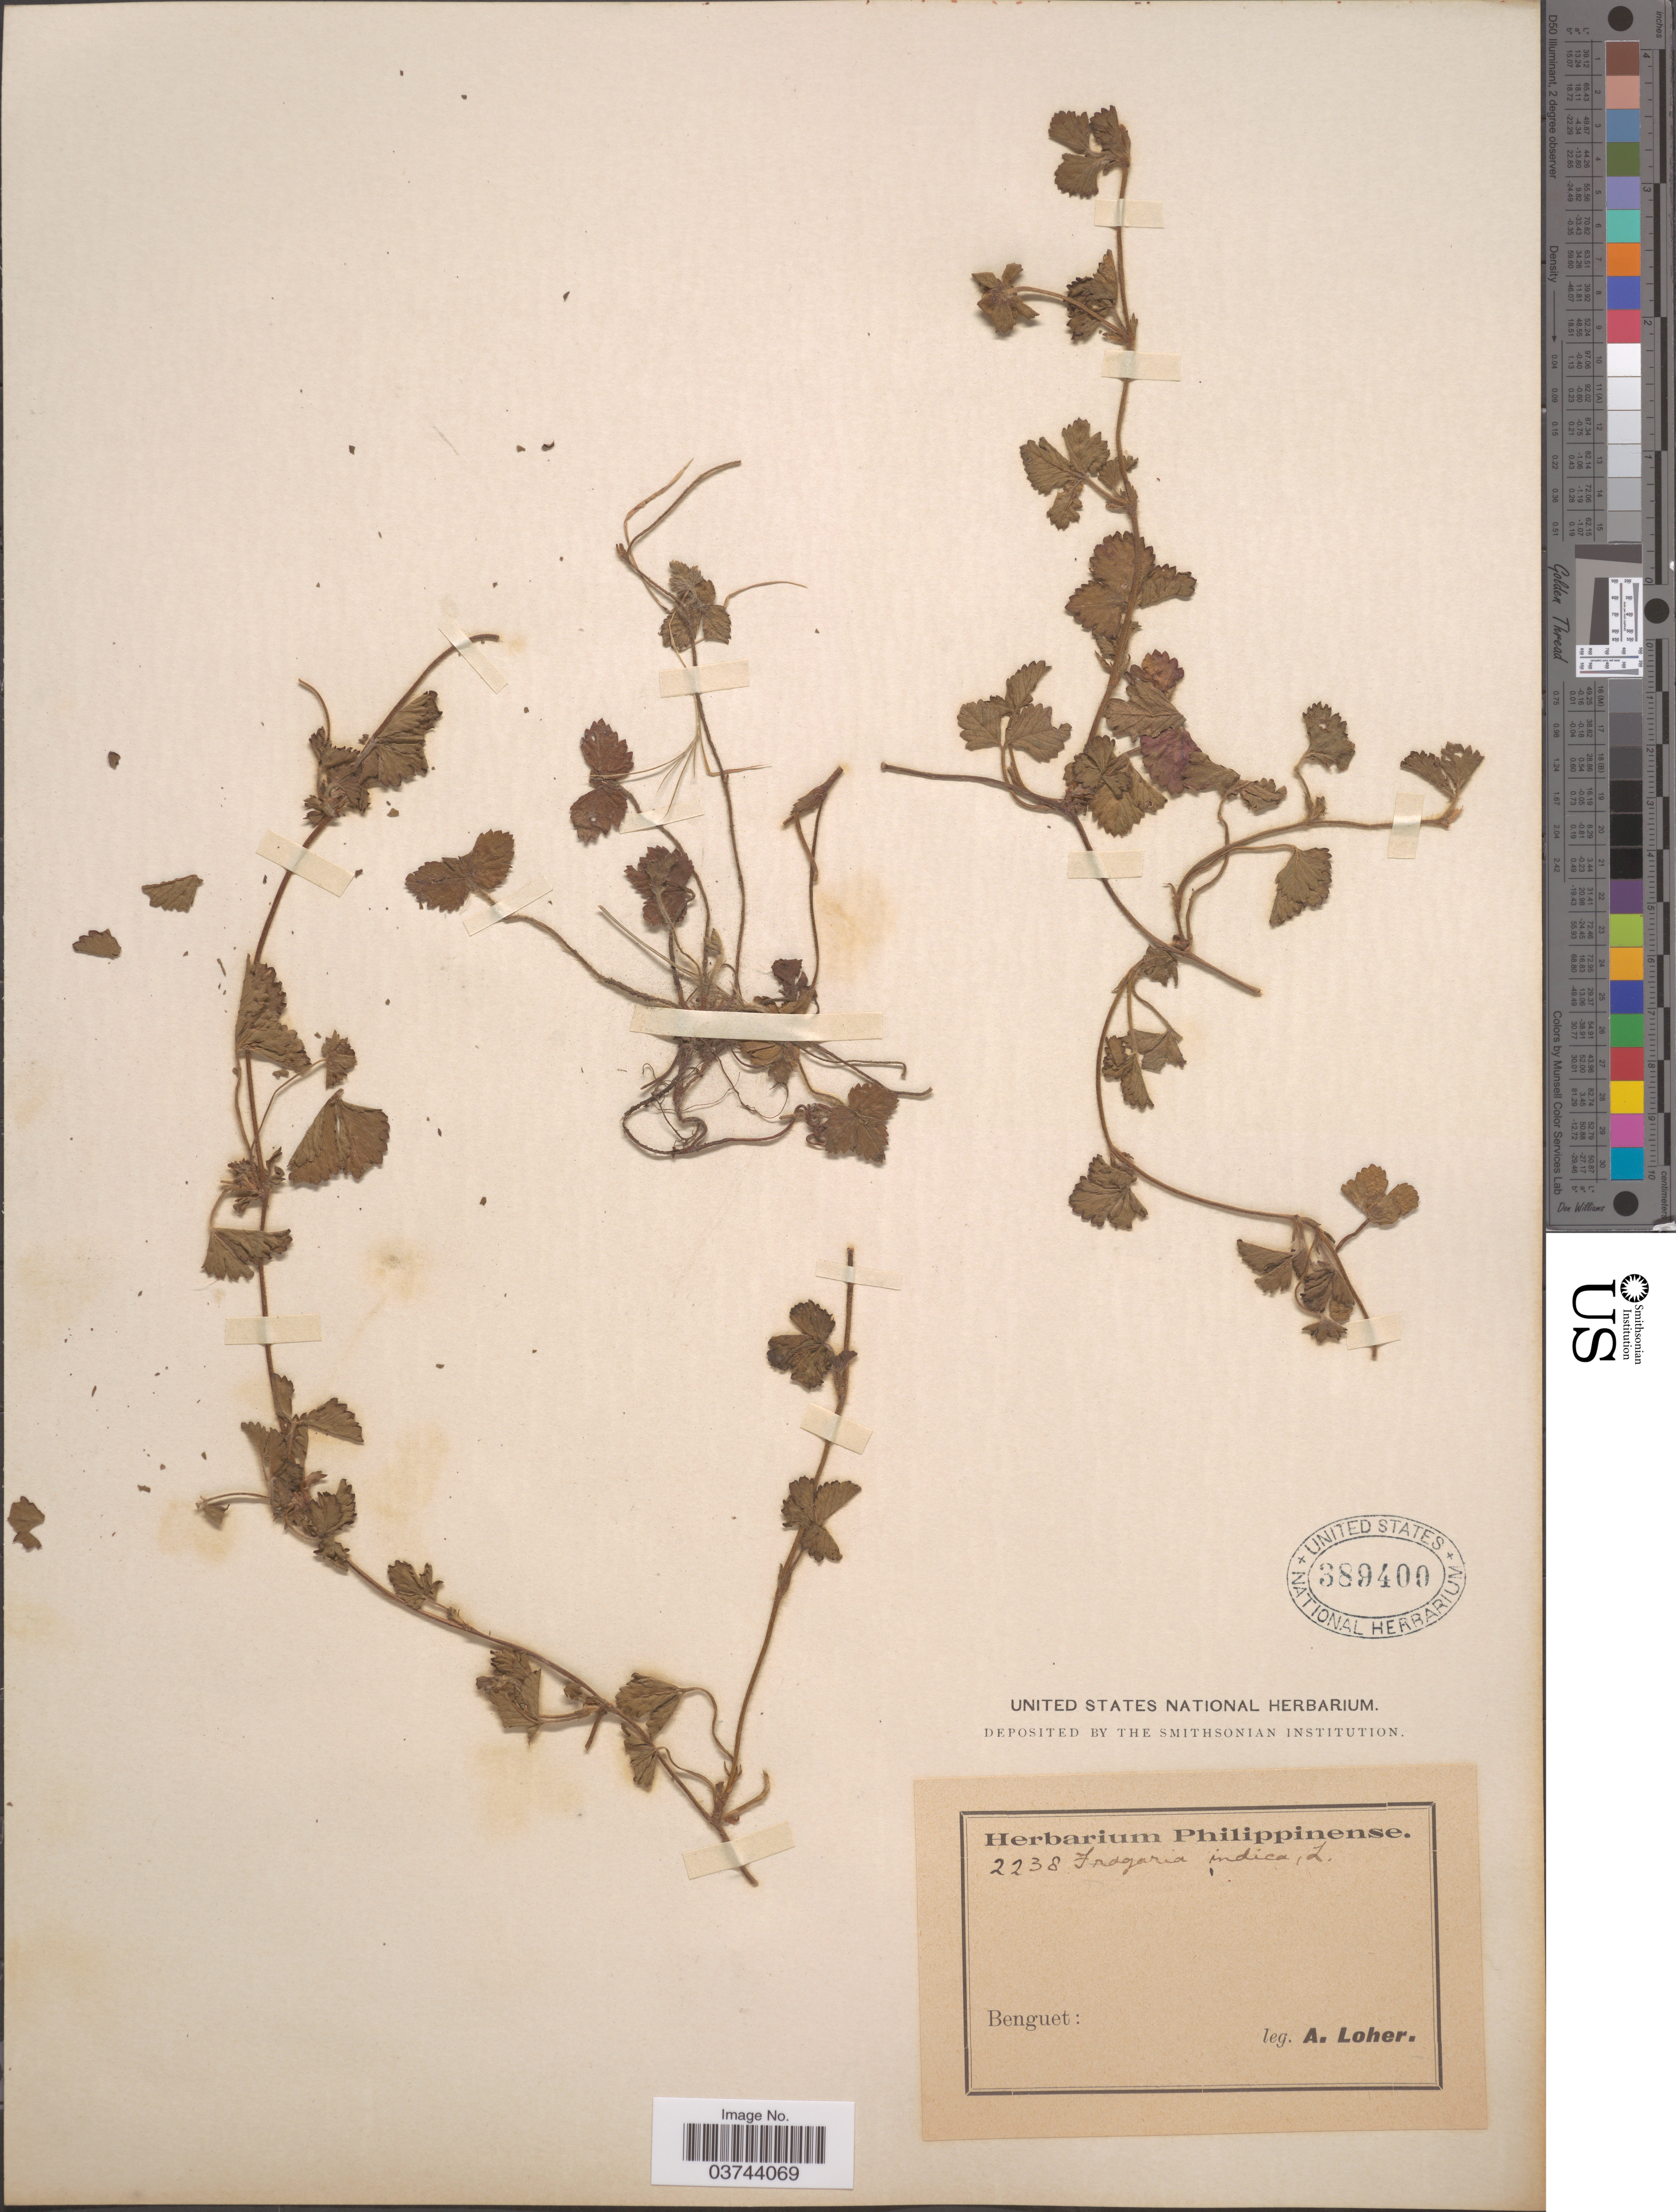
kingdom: Plantae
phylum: Tracheophyta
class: Magnoliopsida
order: Rosales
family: Rosaceae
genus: Potentilla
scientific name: Potentilla indica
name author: (Andrews) Th. Wolf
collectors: A. Loher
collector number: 2238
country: Philippines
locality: Benguet.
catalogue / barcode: US 389400